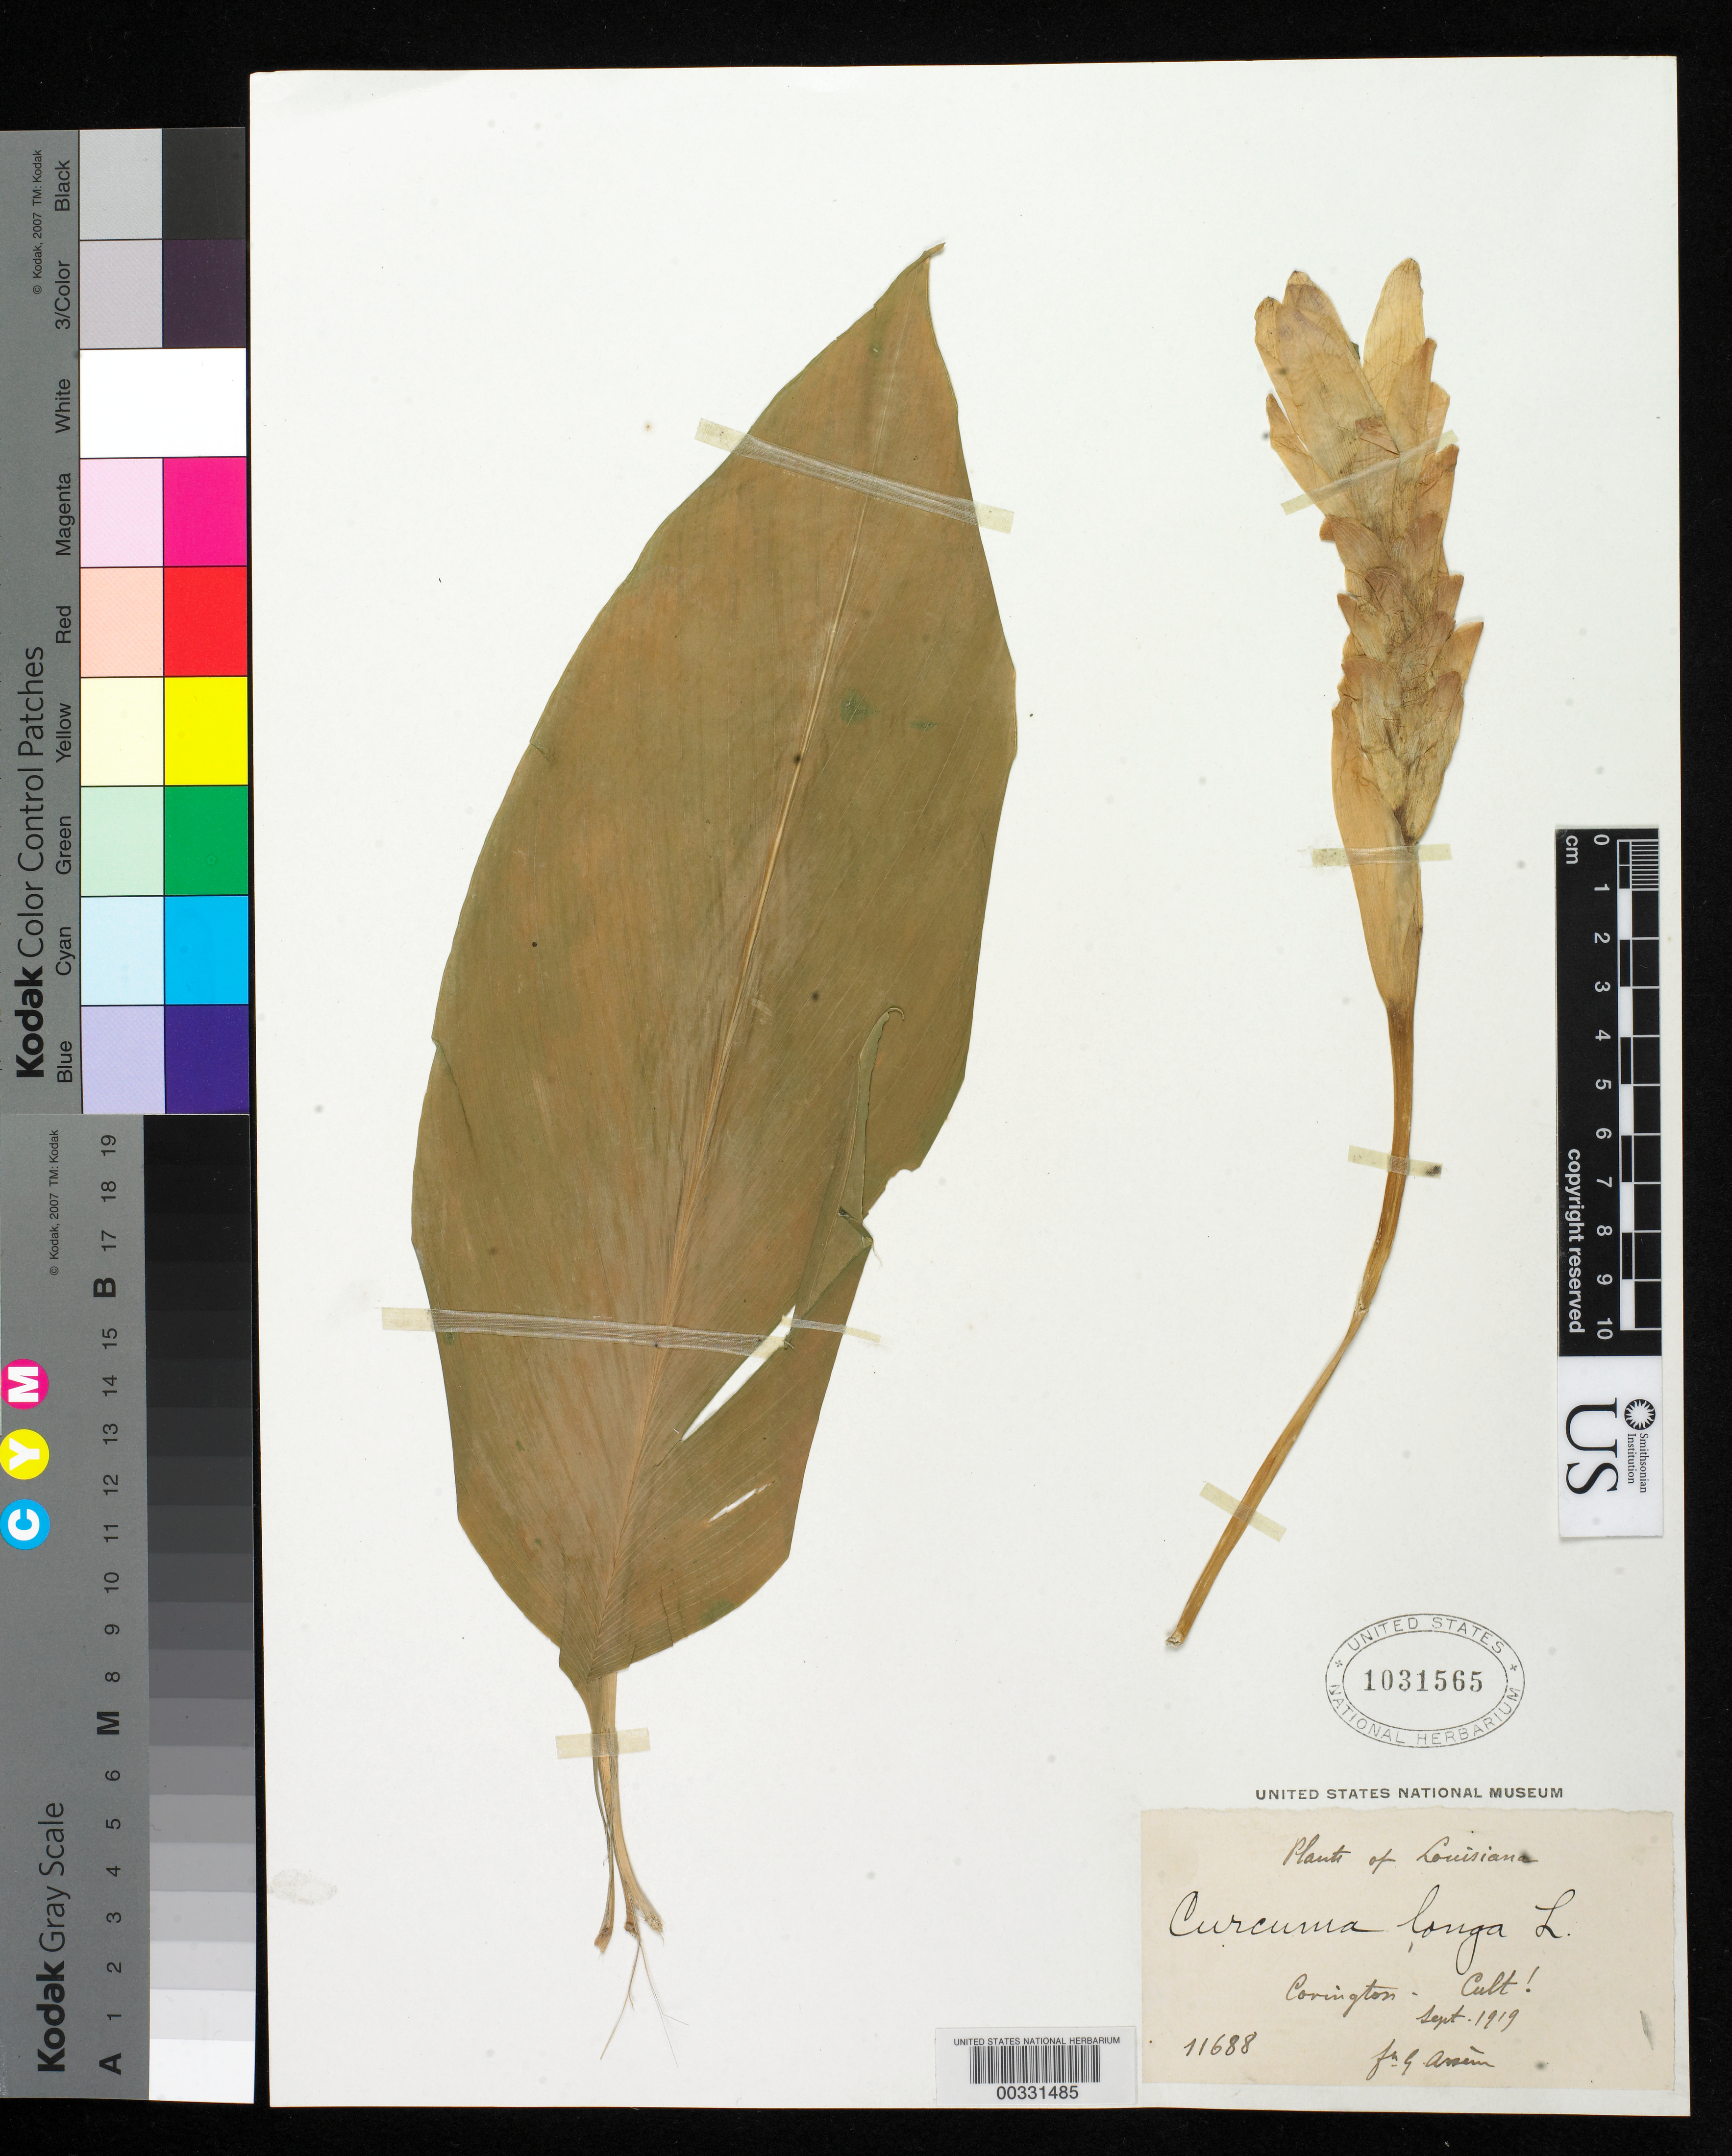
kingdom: Plantae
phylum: Tracheophyta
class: Liliopsida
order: Zingiberales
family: Zingiberaceae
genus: Curcuma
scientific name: Curcuma longa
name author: L.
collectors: Bro. G. Arsène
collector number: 11688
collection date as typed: Sep 1919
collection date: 1919-09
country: United States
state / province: Florida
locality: Southern Florida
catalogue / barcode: US 1031565